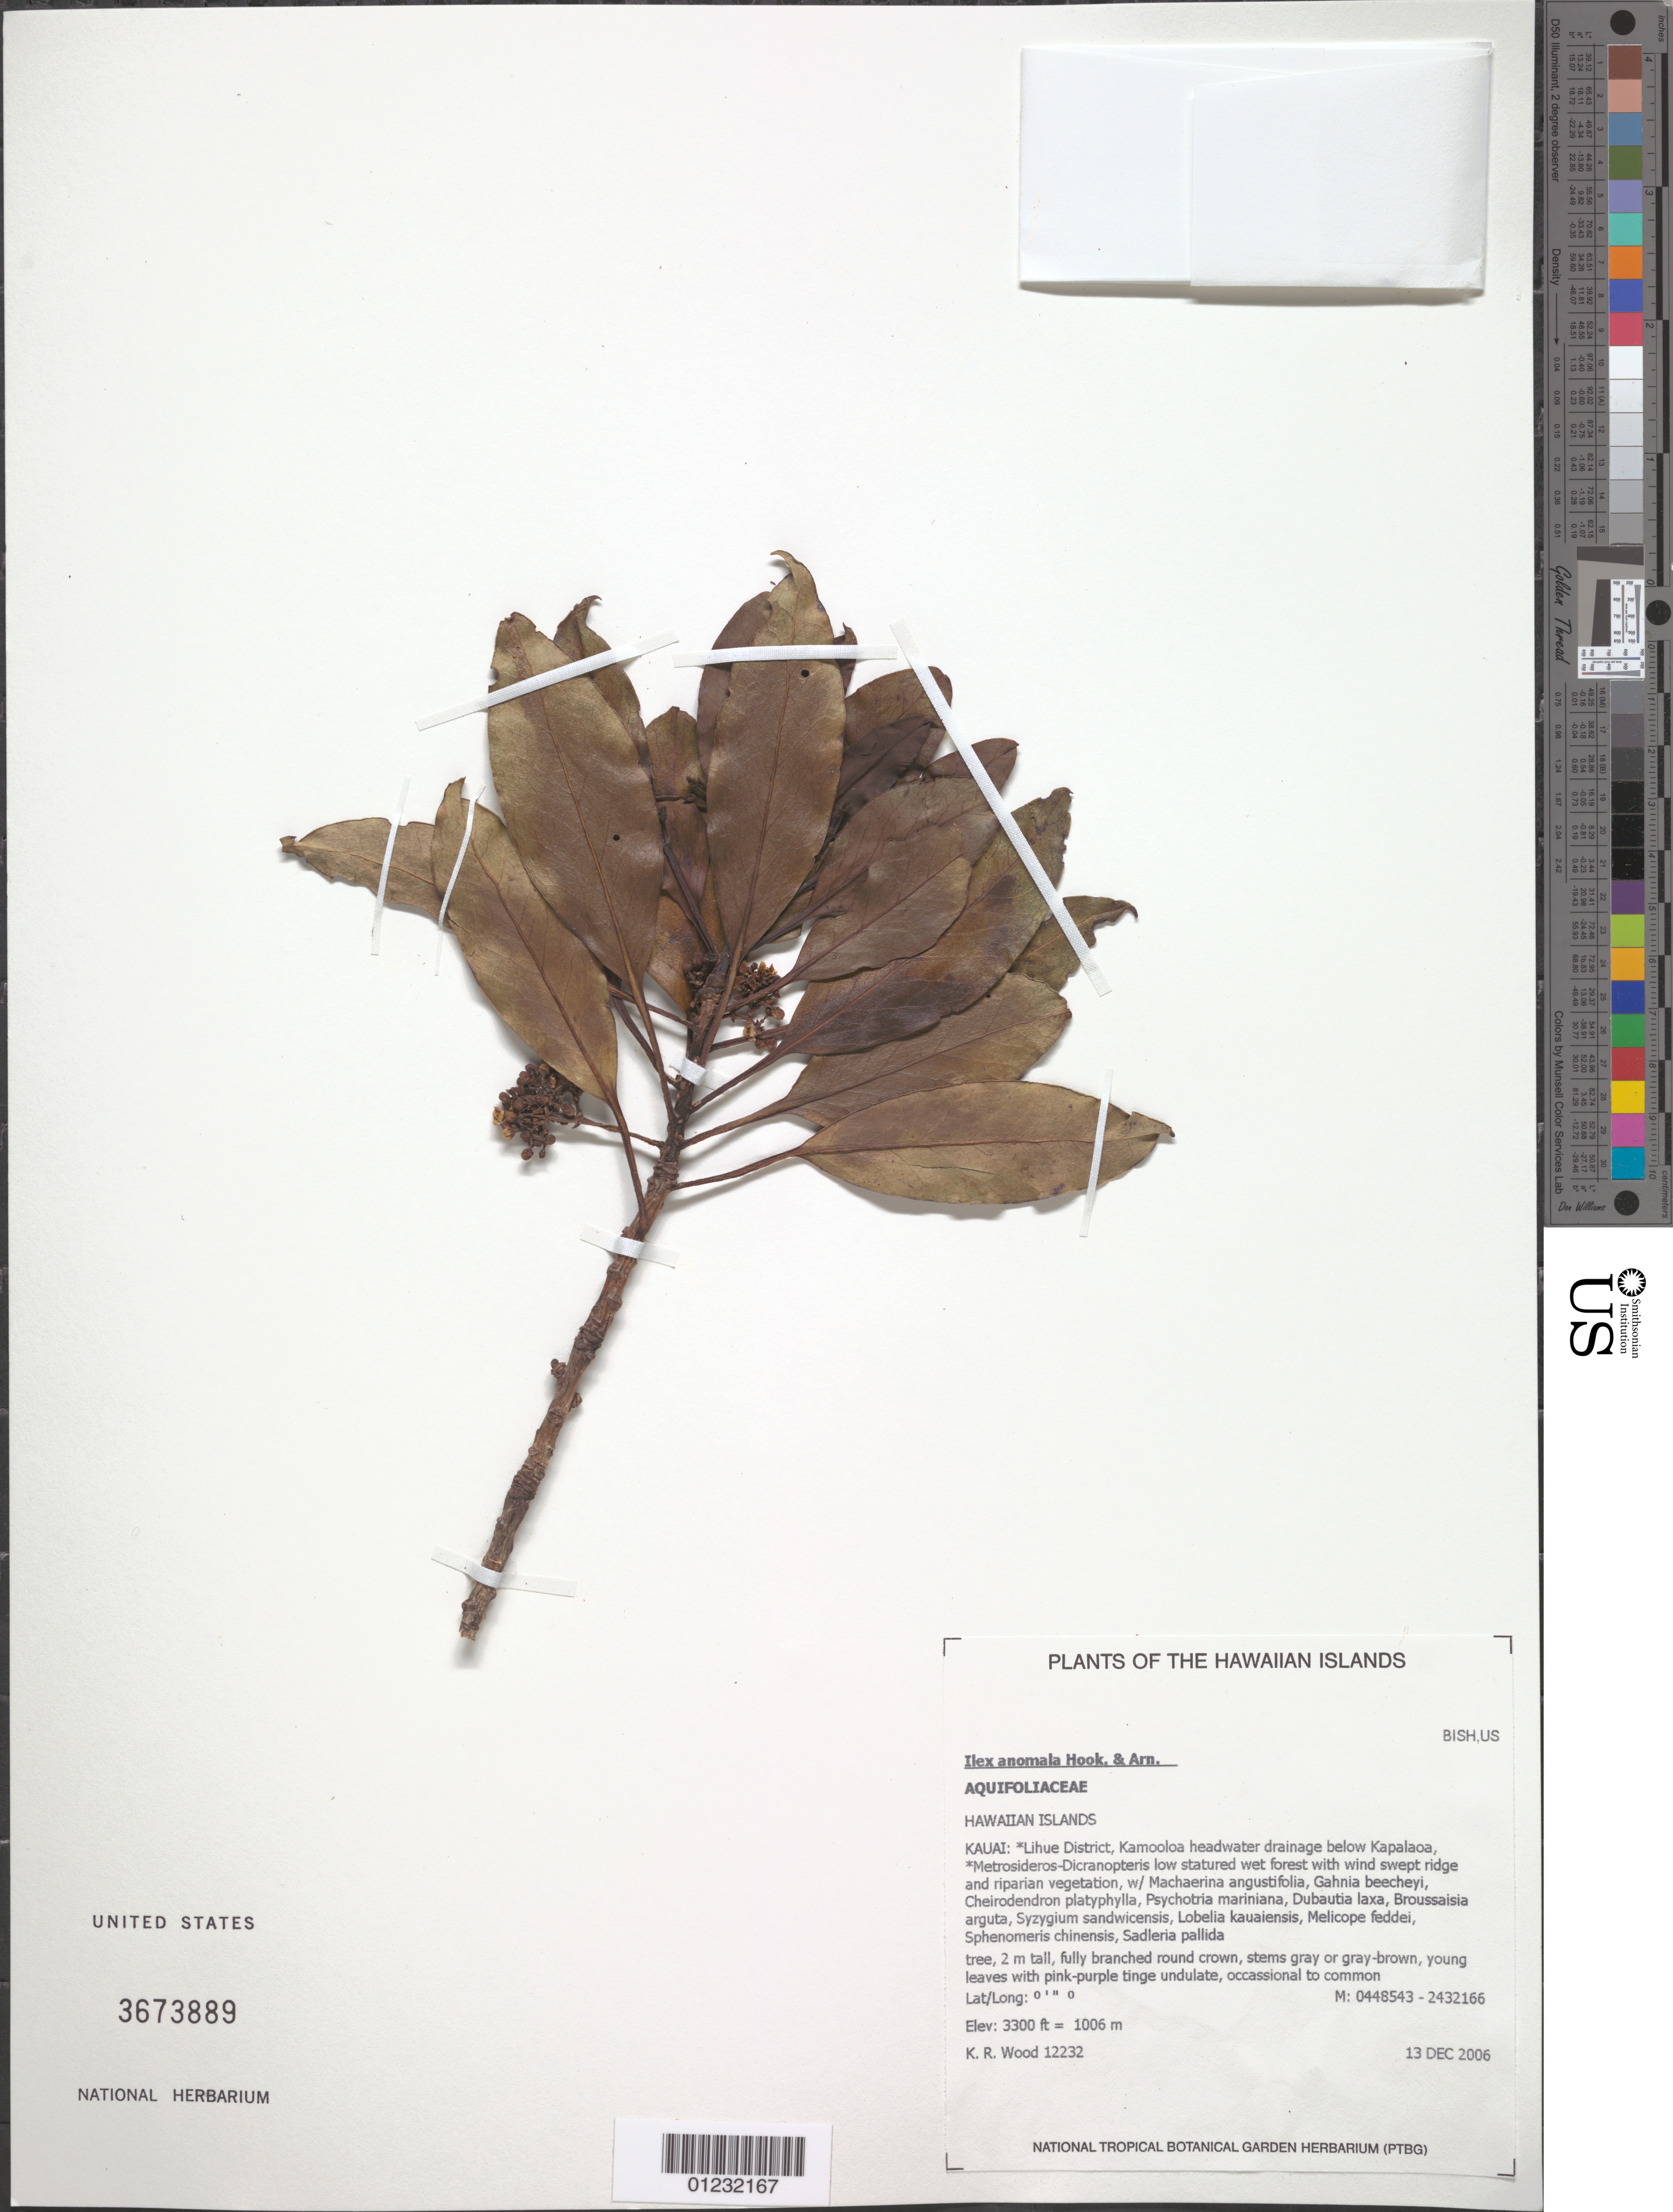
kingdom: Plantae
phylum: Tracheophyta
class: Magnoliopsida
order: Aquifoliales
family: Aquifoliaceae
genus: Ilex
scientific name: Ilex anomala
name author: Hook. & Arn.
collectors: K. R. Wood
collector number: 12232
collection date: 2006-12-13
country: United States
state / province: Hawaii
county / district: Kauai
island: Kaua'i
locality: Lihue District, Kamooloa headwater drainage below Kapalaoa.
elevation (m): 1006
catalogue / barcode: US 3673889